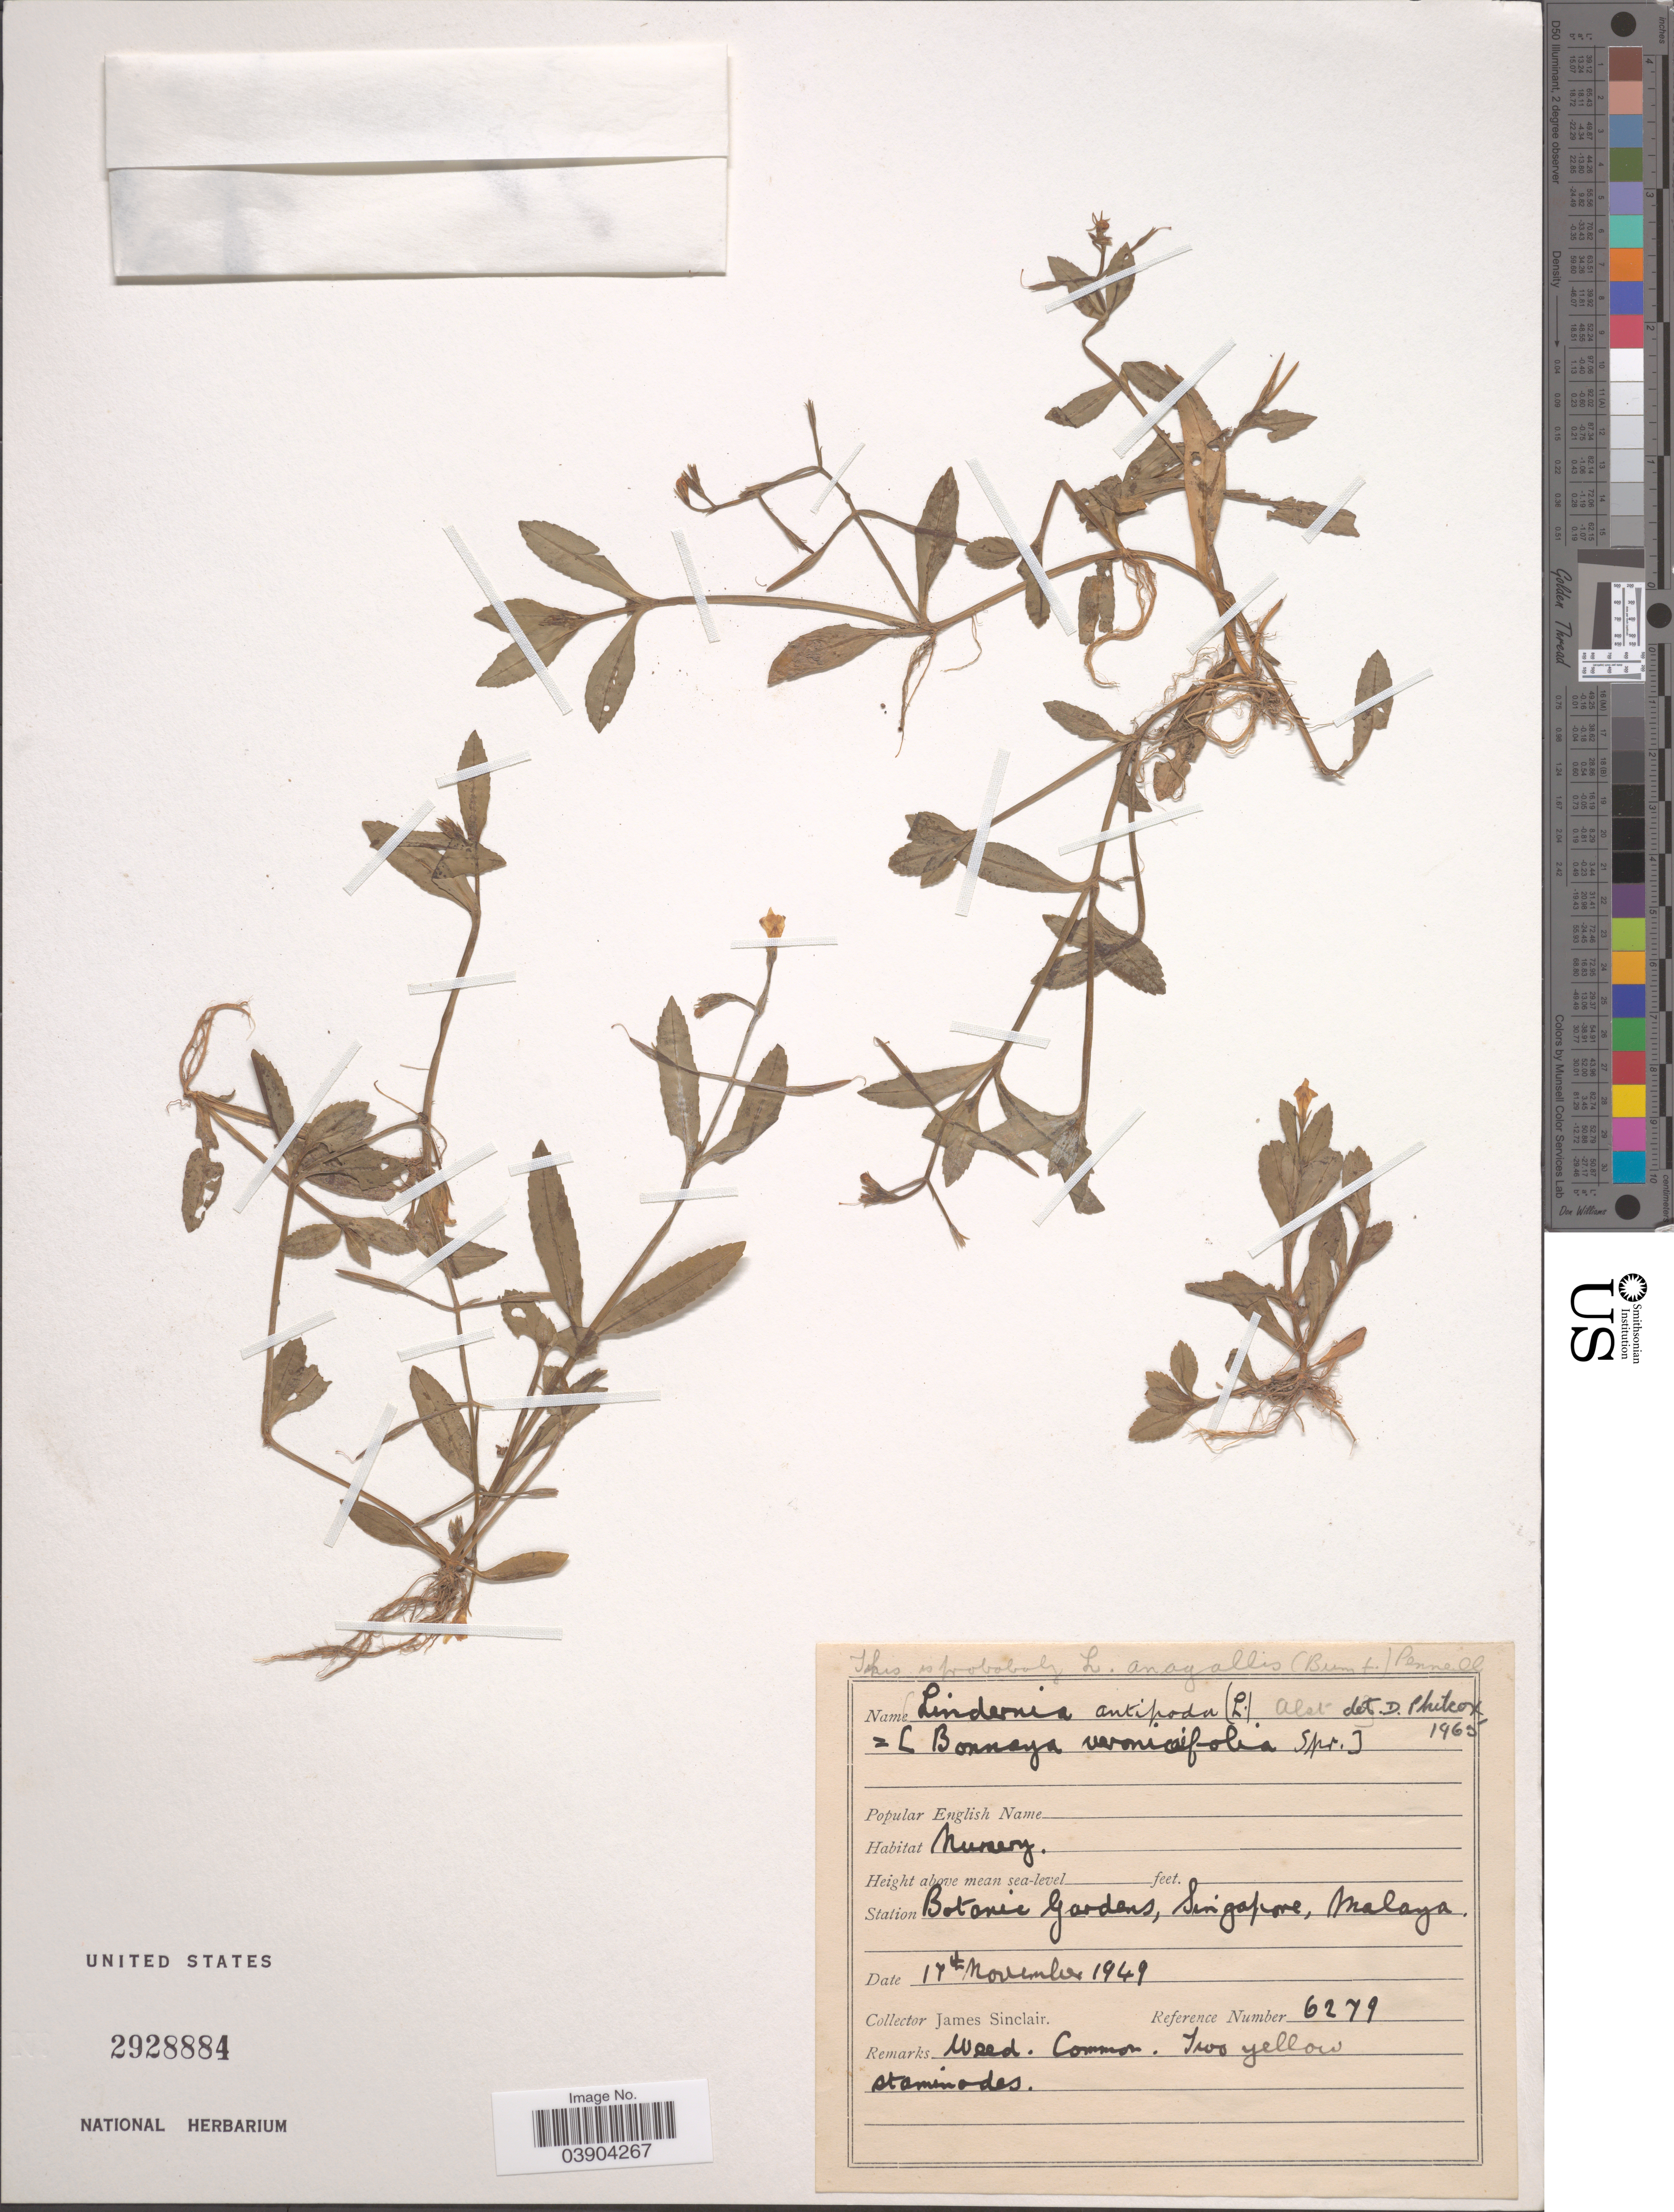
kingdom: Plantae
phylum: Tracheophyta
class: Magnoliopsida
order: Lamiales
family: Linderniaceae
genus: Lindernia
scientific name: Lindernia antipoda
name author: (L.) Alston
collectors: J. Sinclair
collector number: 6279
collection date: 1949-11-17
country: Singapore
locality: Station Botanic Gardens, Malaya.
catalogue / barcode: US 2928884